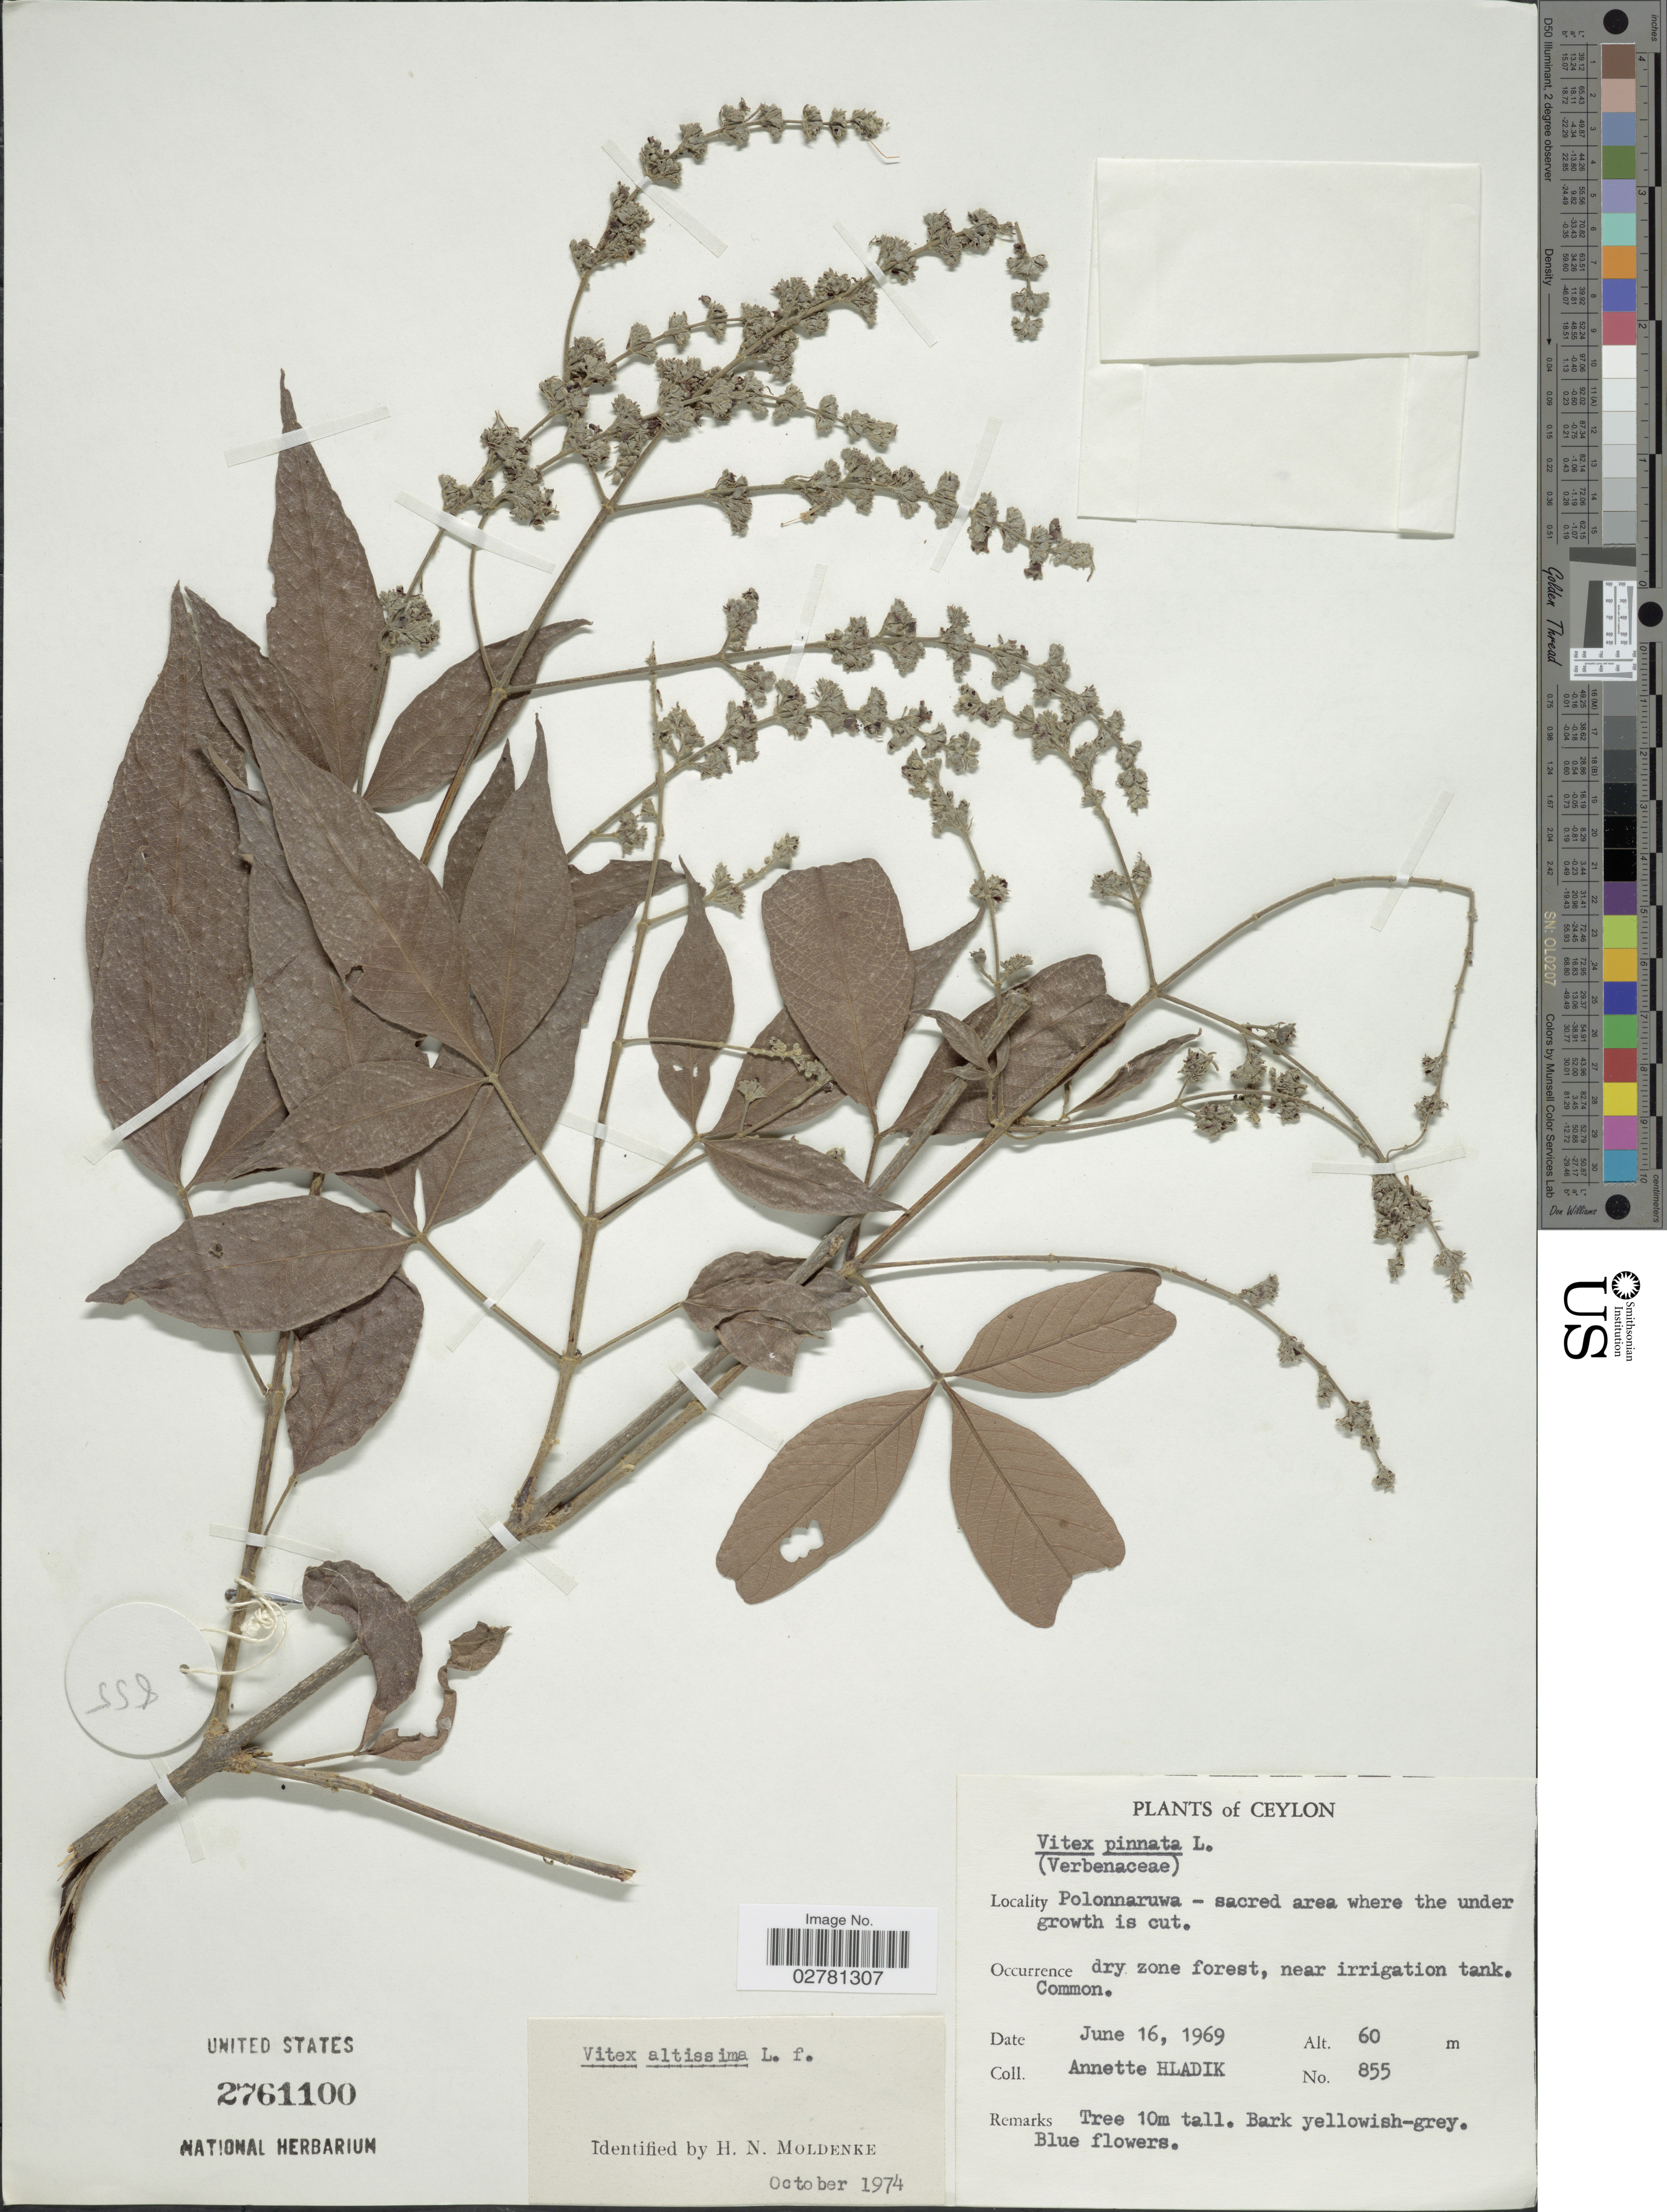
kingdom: Plantae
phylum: Tracheophyta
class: Magnoliopsida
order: Lamiales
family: Lamiaceae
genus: Vitex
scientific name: Vitex altissima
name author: L. f.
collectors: A. Hladik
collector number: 855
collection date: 1969-06-16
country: Sri Lanka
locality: Ceylon. Polonnaruwa- sacred area where the under growth is cut. Near irrigation tank.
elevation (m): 60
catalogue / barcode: US 2761100